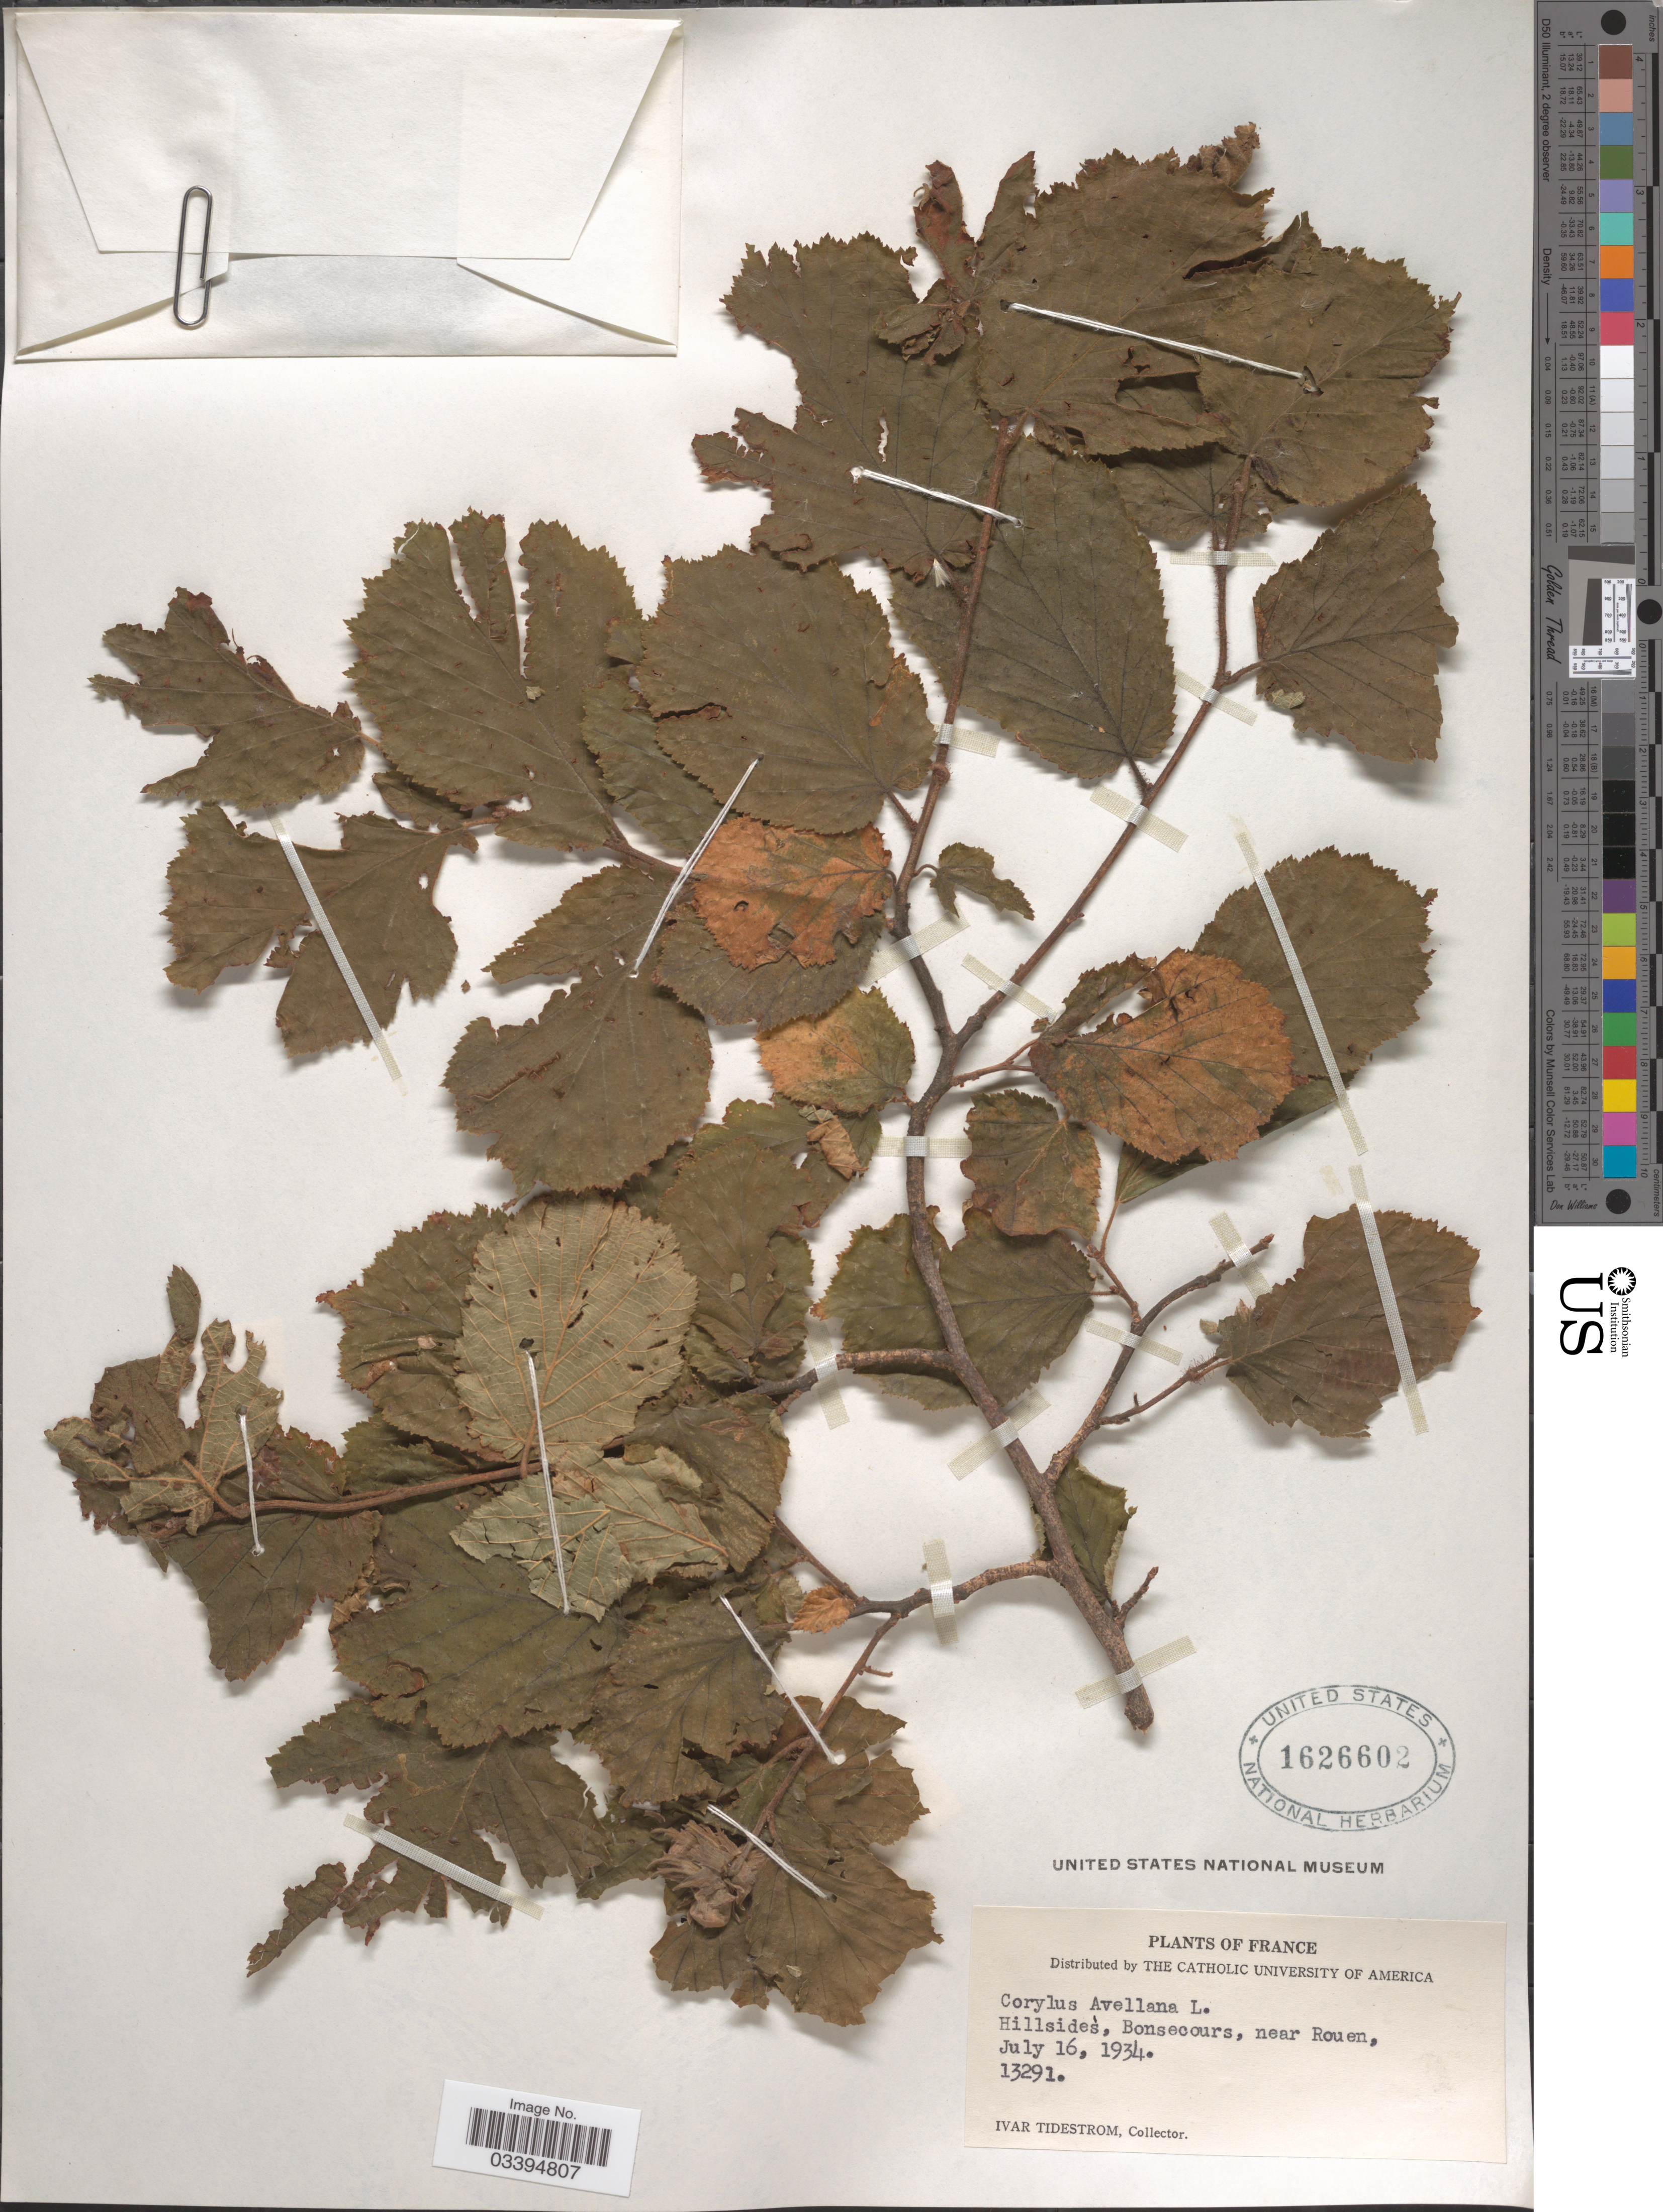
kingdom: Plantae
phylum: Tracheophyta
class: Magnoliopsida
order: Fagales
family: Betulaceae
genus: Corylus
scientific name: Corylus avellana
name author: L.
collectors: I. F. Tidestrom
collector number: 13291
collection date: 1934-07-16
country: France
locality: Hillsides, Bonsecours, near Rouen.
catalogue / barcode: US 1626602